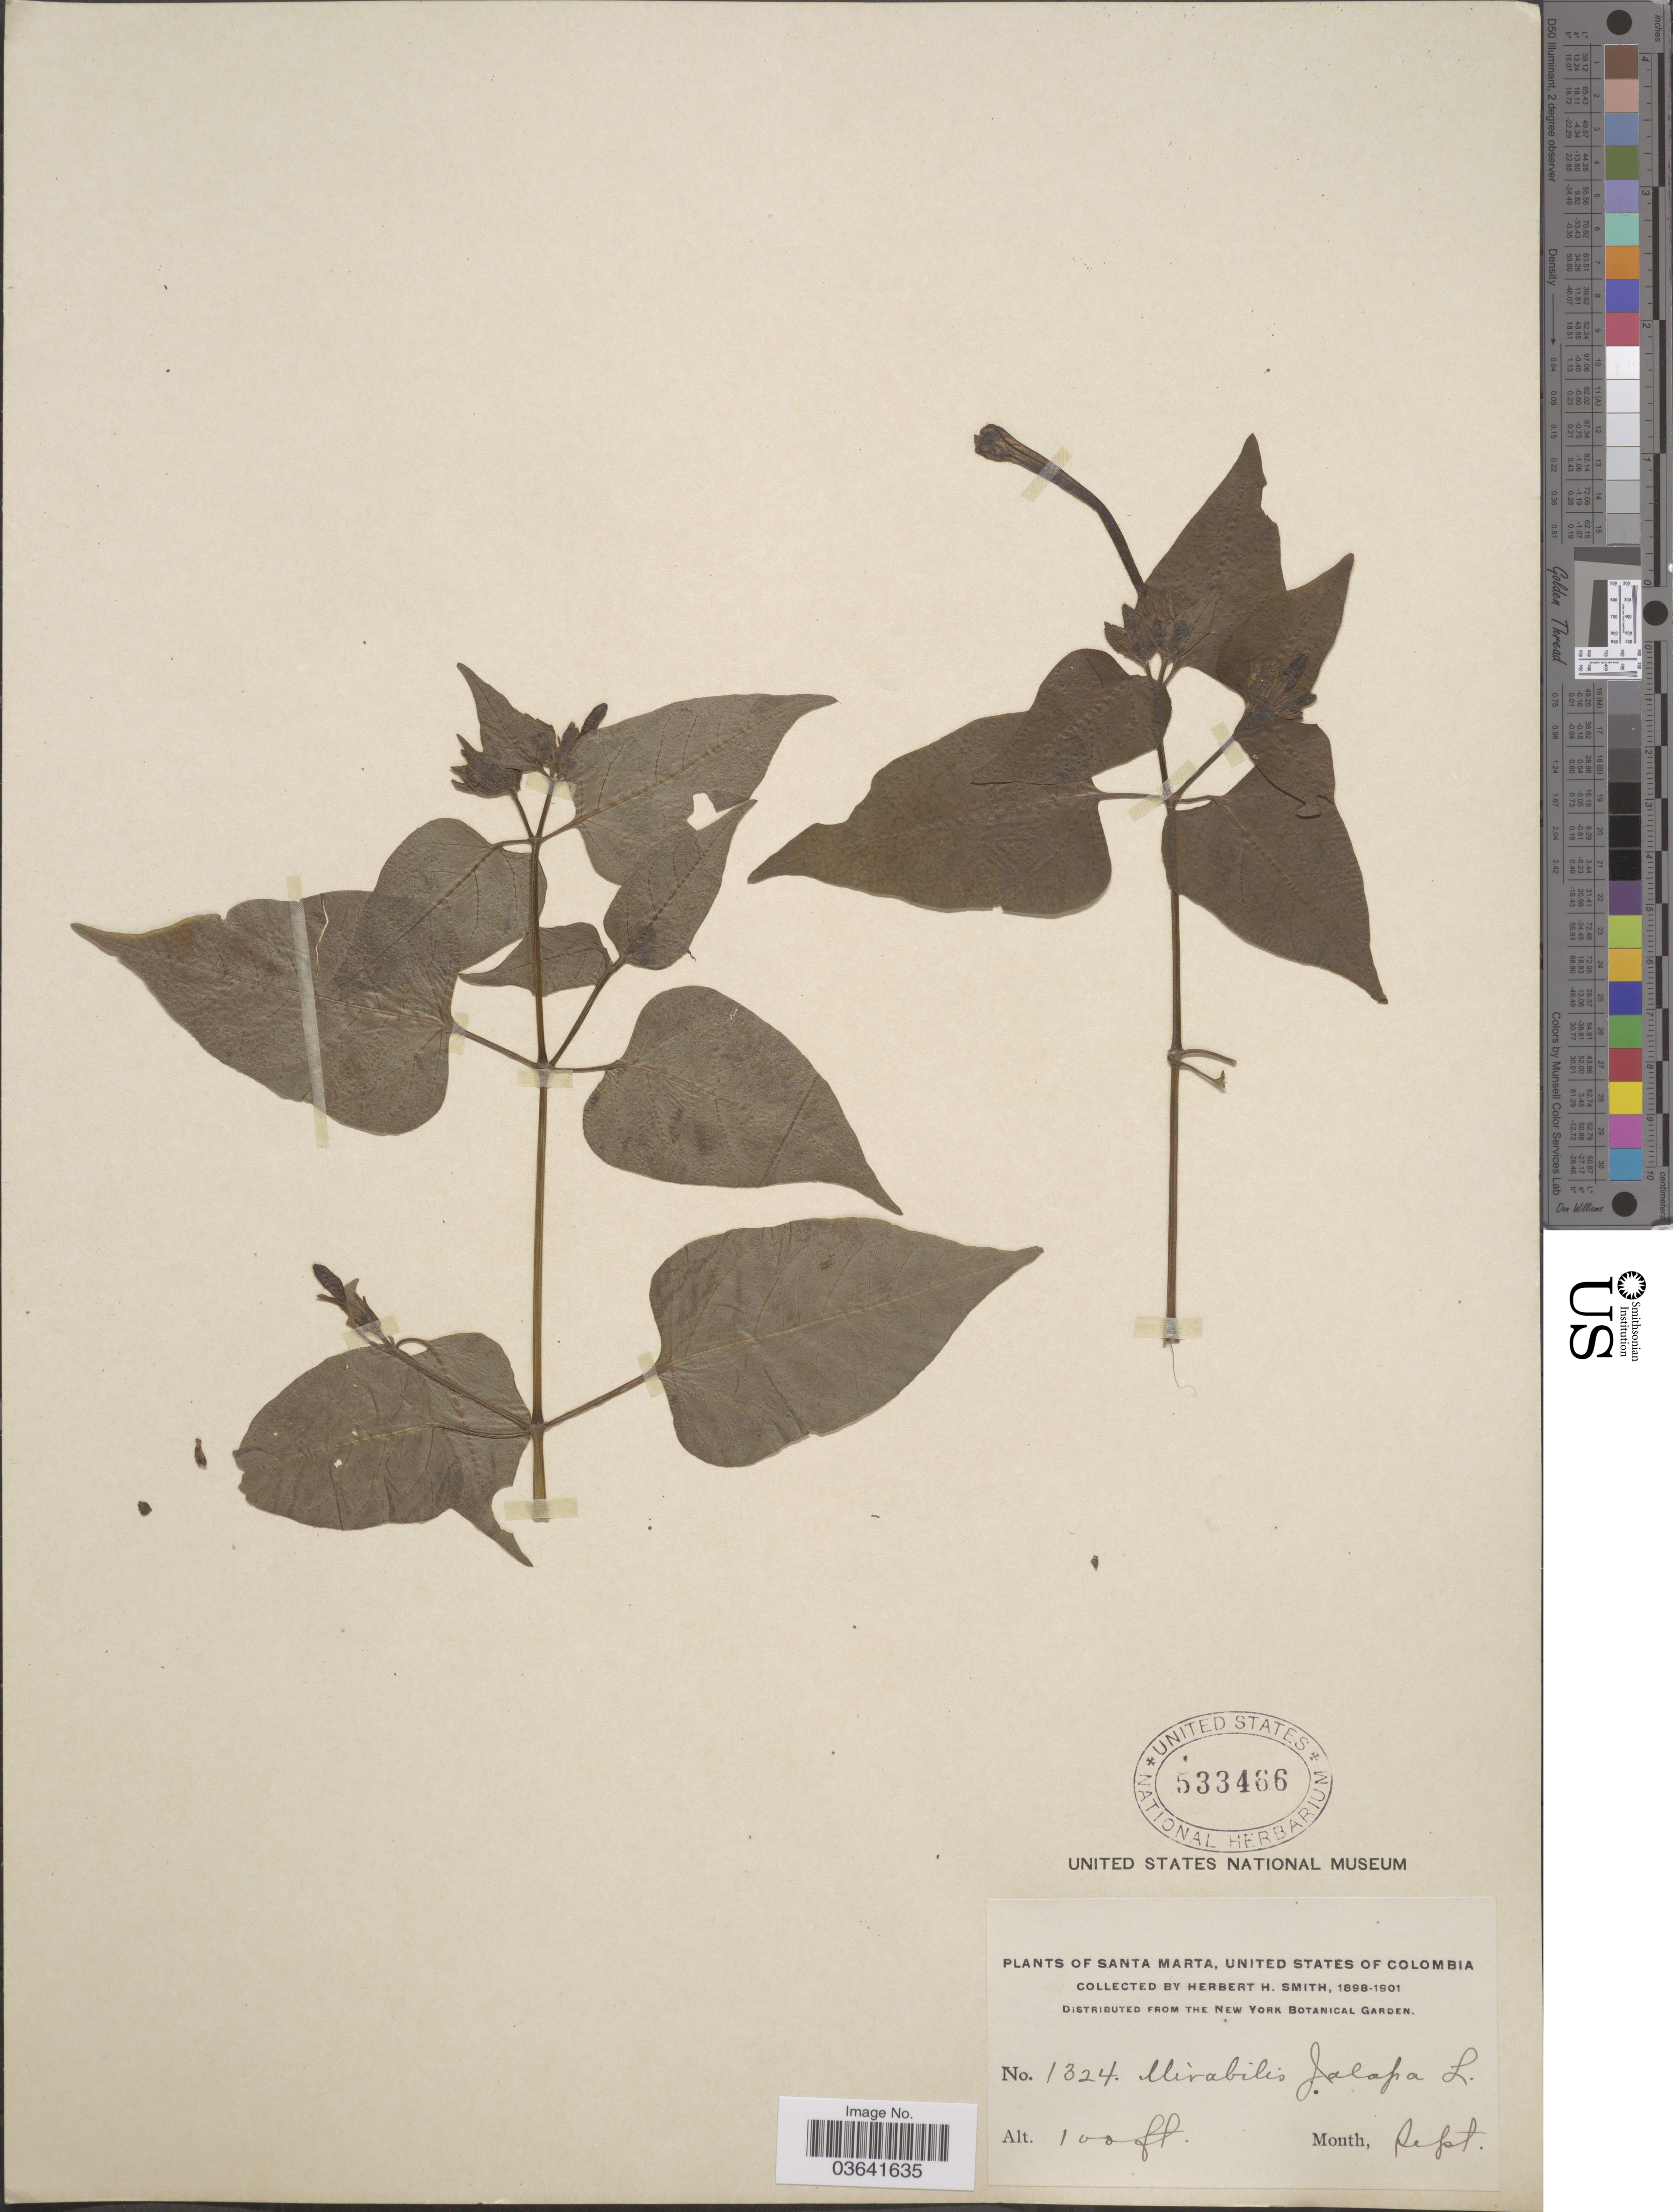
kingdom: Plantae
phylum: Tracheophyta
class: Magnoliopsida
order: Caryophyllales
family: Nyctaginaceae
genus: Mirabilis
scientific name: Mirabilis jalapa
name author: L.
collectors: Herbert H. Smith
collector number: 1324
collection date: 1898-09/1901-09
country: Colombia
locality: Santa Marta, United States of Colombia.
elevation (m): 30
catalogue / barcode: US 533466